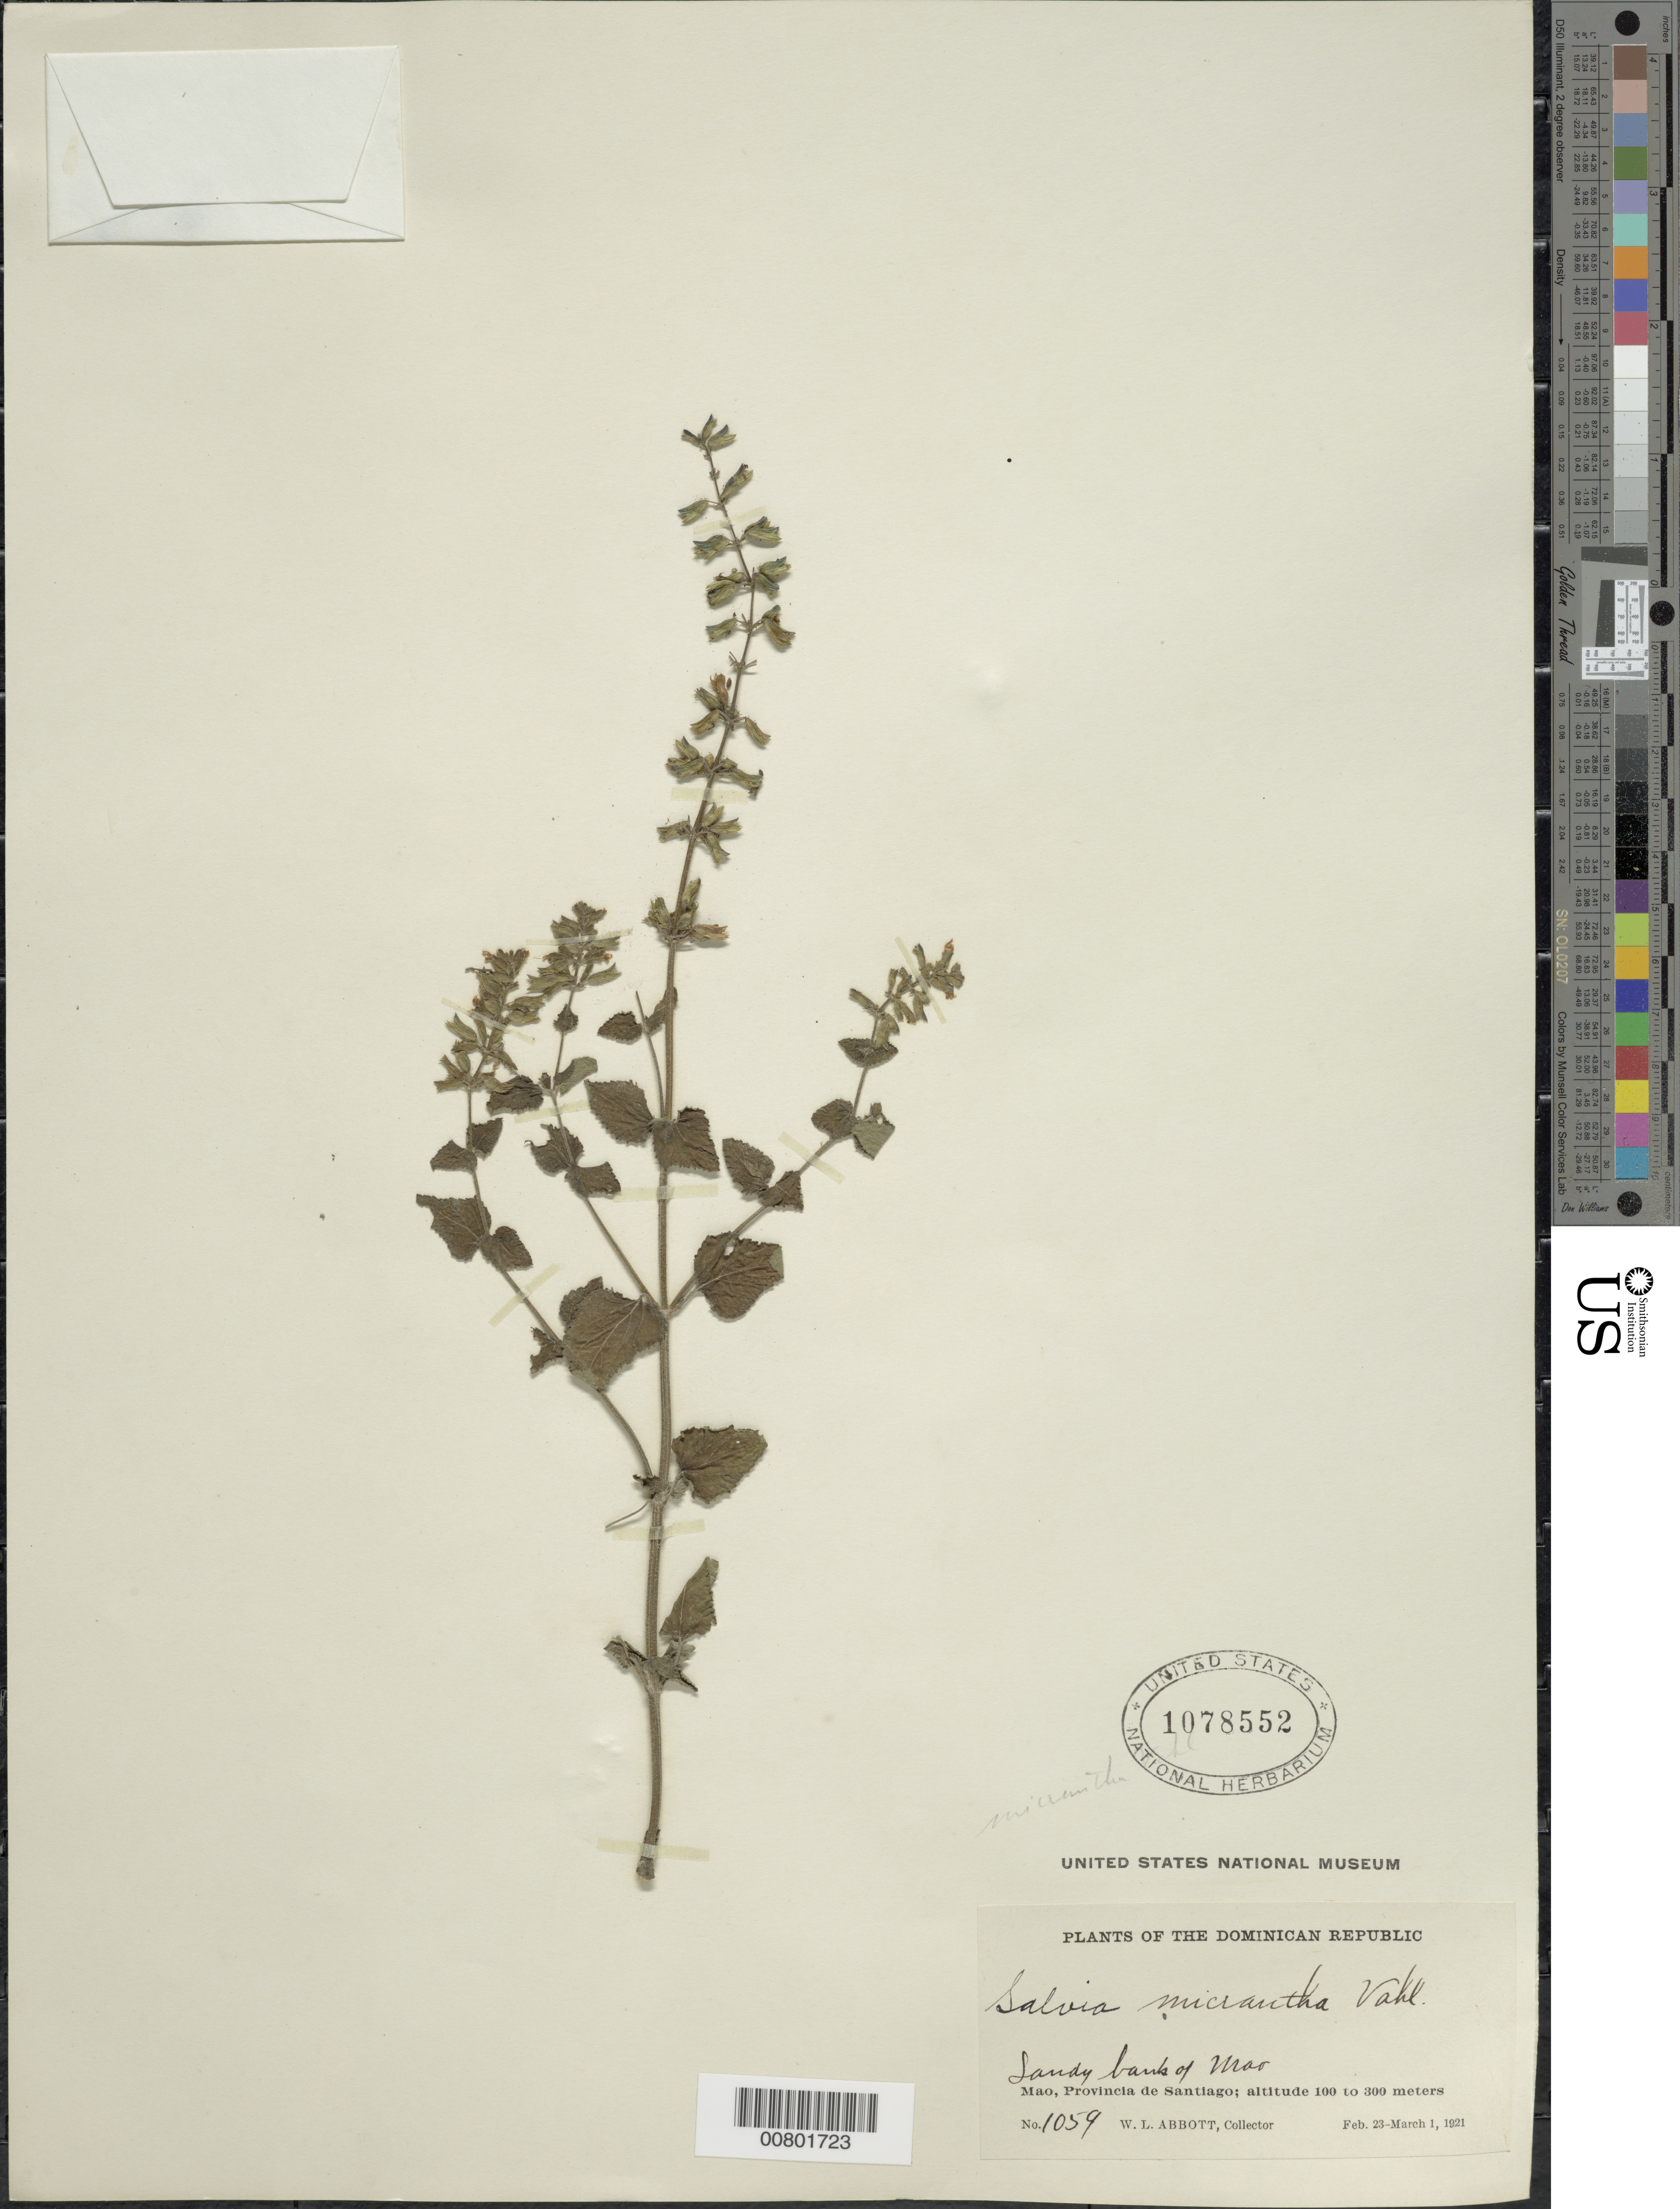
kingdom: Plantae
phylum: Tracheophyta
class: Magnoliopsida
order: Lamiales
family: Lamiaceae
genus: Salvia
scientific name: Salvia micrantha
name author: Vahl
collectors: W. L. Abbott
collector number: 1059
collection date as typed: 23 Feb 1921 to 01 Mar 1921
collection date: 1921-02-23/1921-03-01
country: Dominican Republic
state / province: Santiago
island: Hispaniola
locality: Mao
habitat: Sandy banks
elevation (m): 100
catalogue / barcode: US 1078552